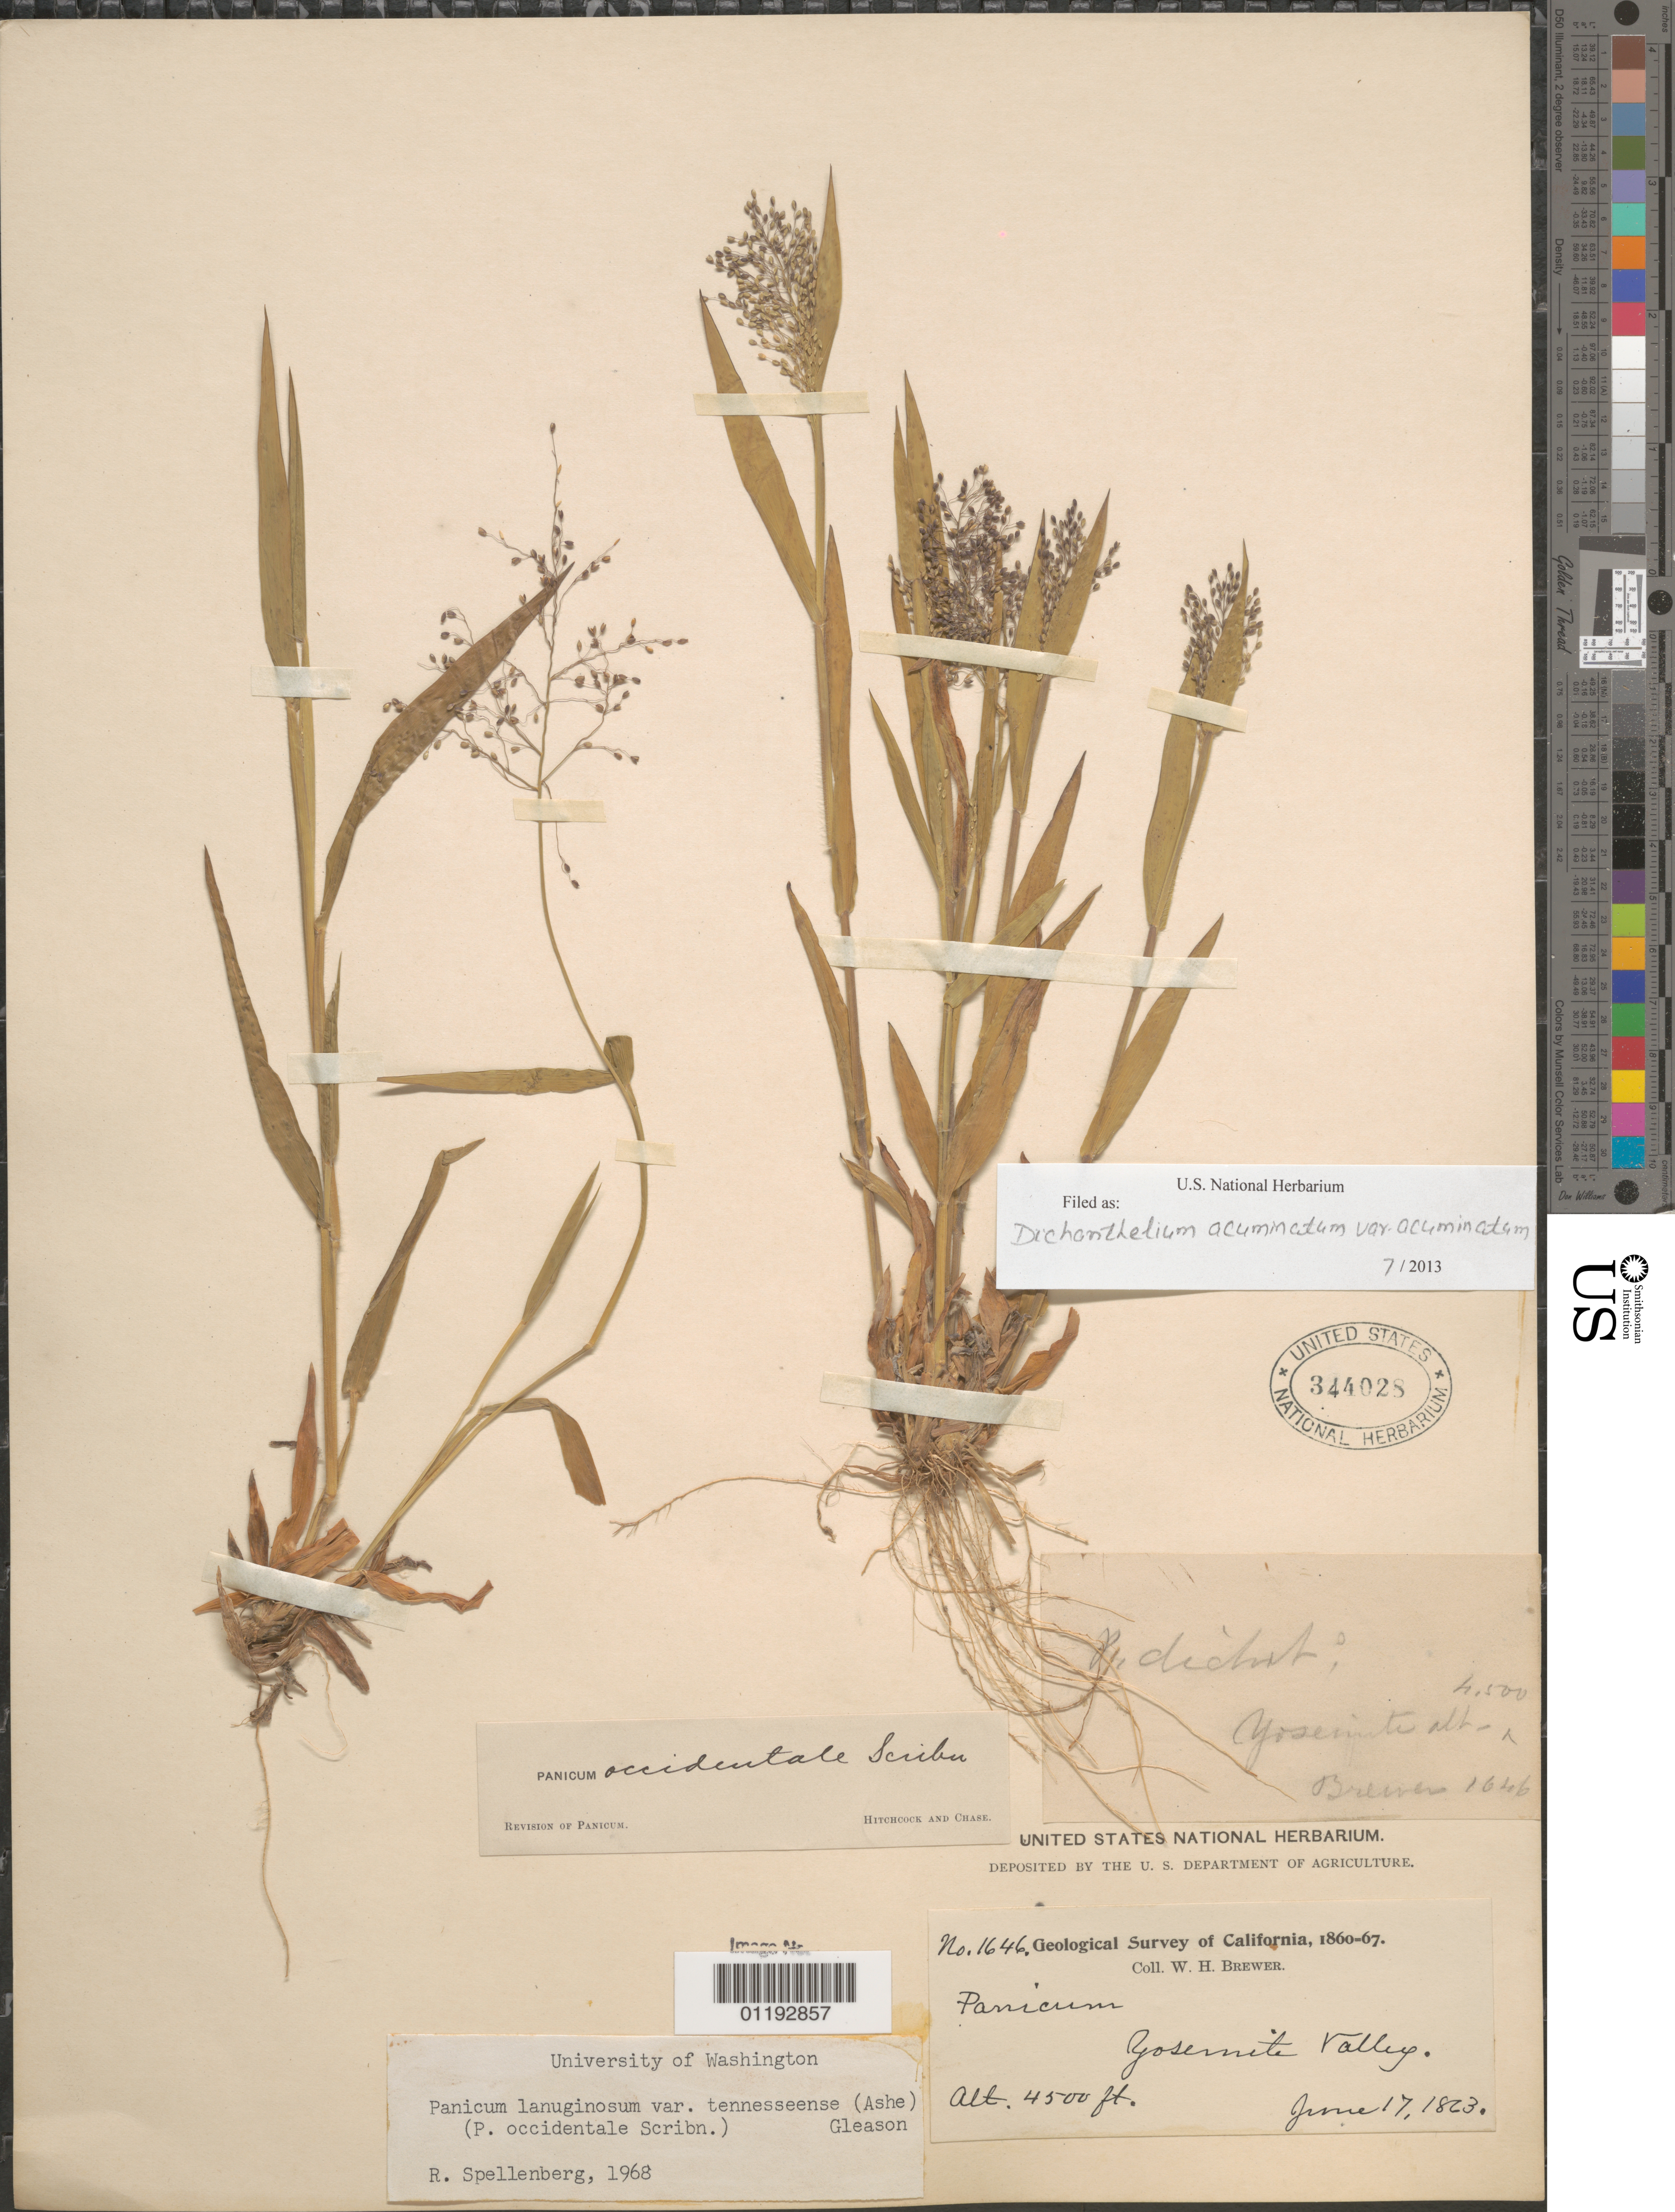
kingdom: Plantae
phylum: Tracheophyta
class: Liliopsida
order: Poales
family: Poaceae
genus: Dichanthelium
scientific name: Dichanthelium acuminatum var. acuminatum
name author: (Sw.) Gould & C.A. Clark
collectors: W. H. Brewer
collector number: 1646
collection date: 1863-06-17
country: United States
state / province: California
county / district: Mariposa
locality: Yosemite Valley.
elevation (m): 1372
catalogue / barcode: US 344028